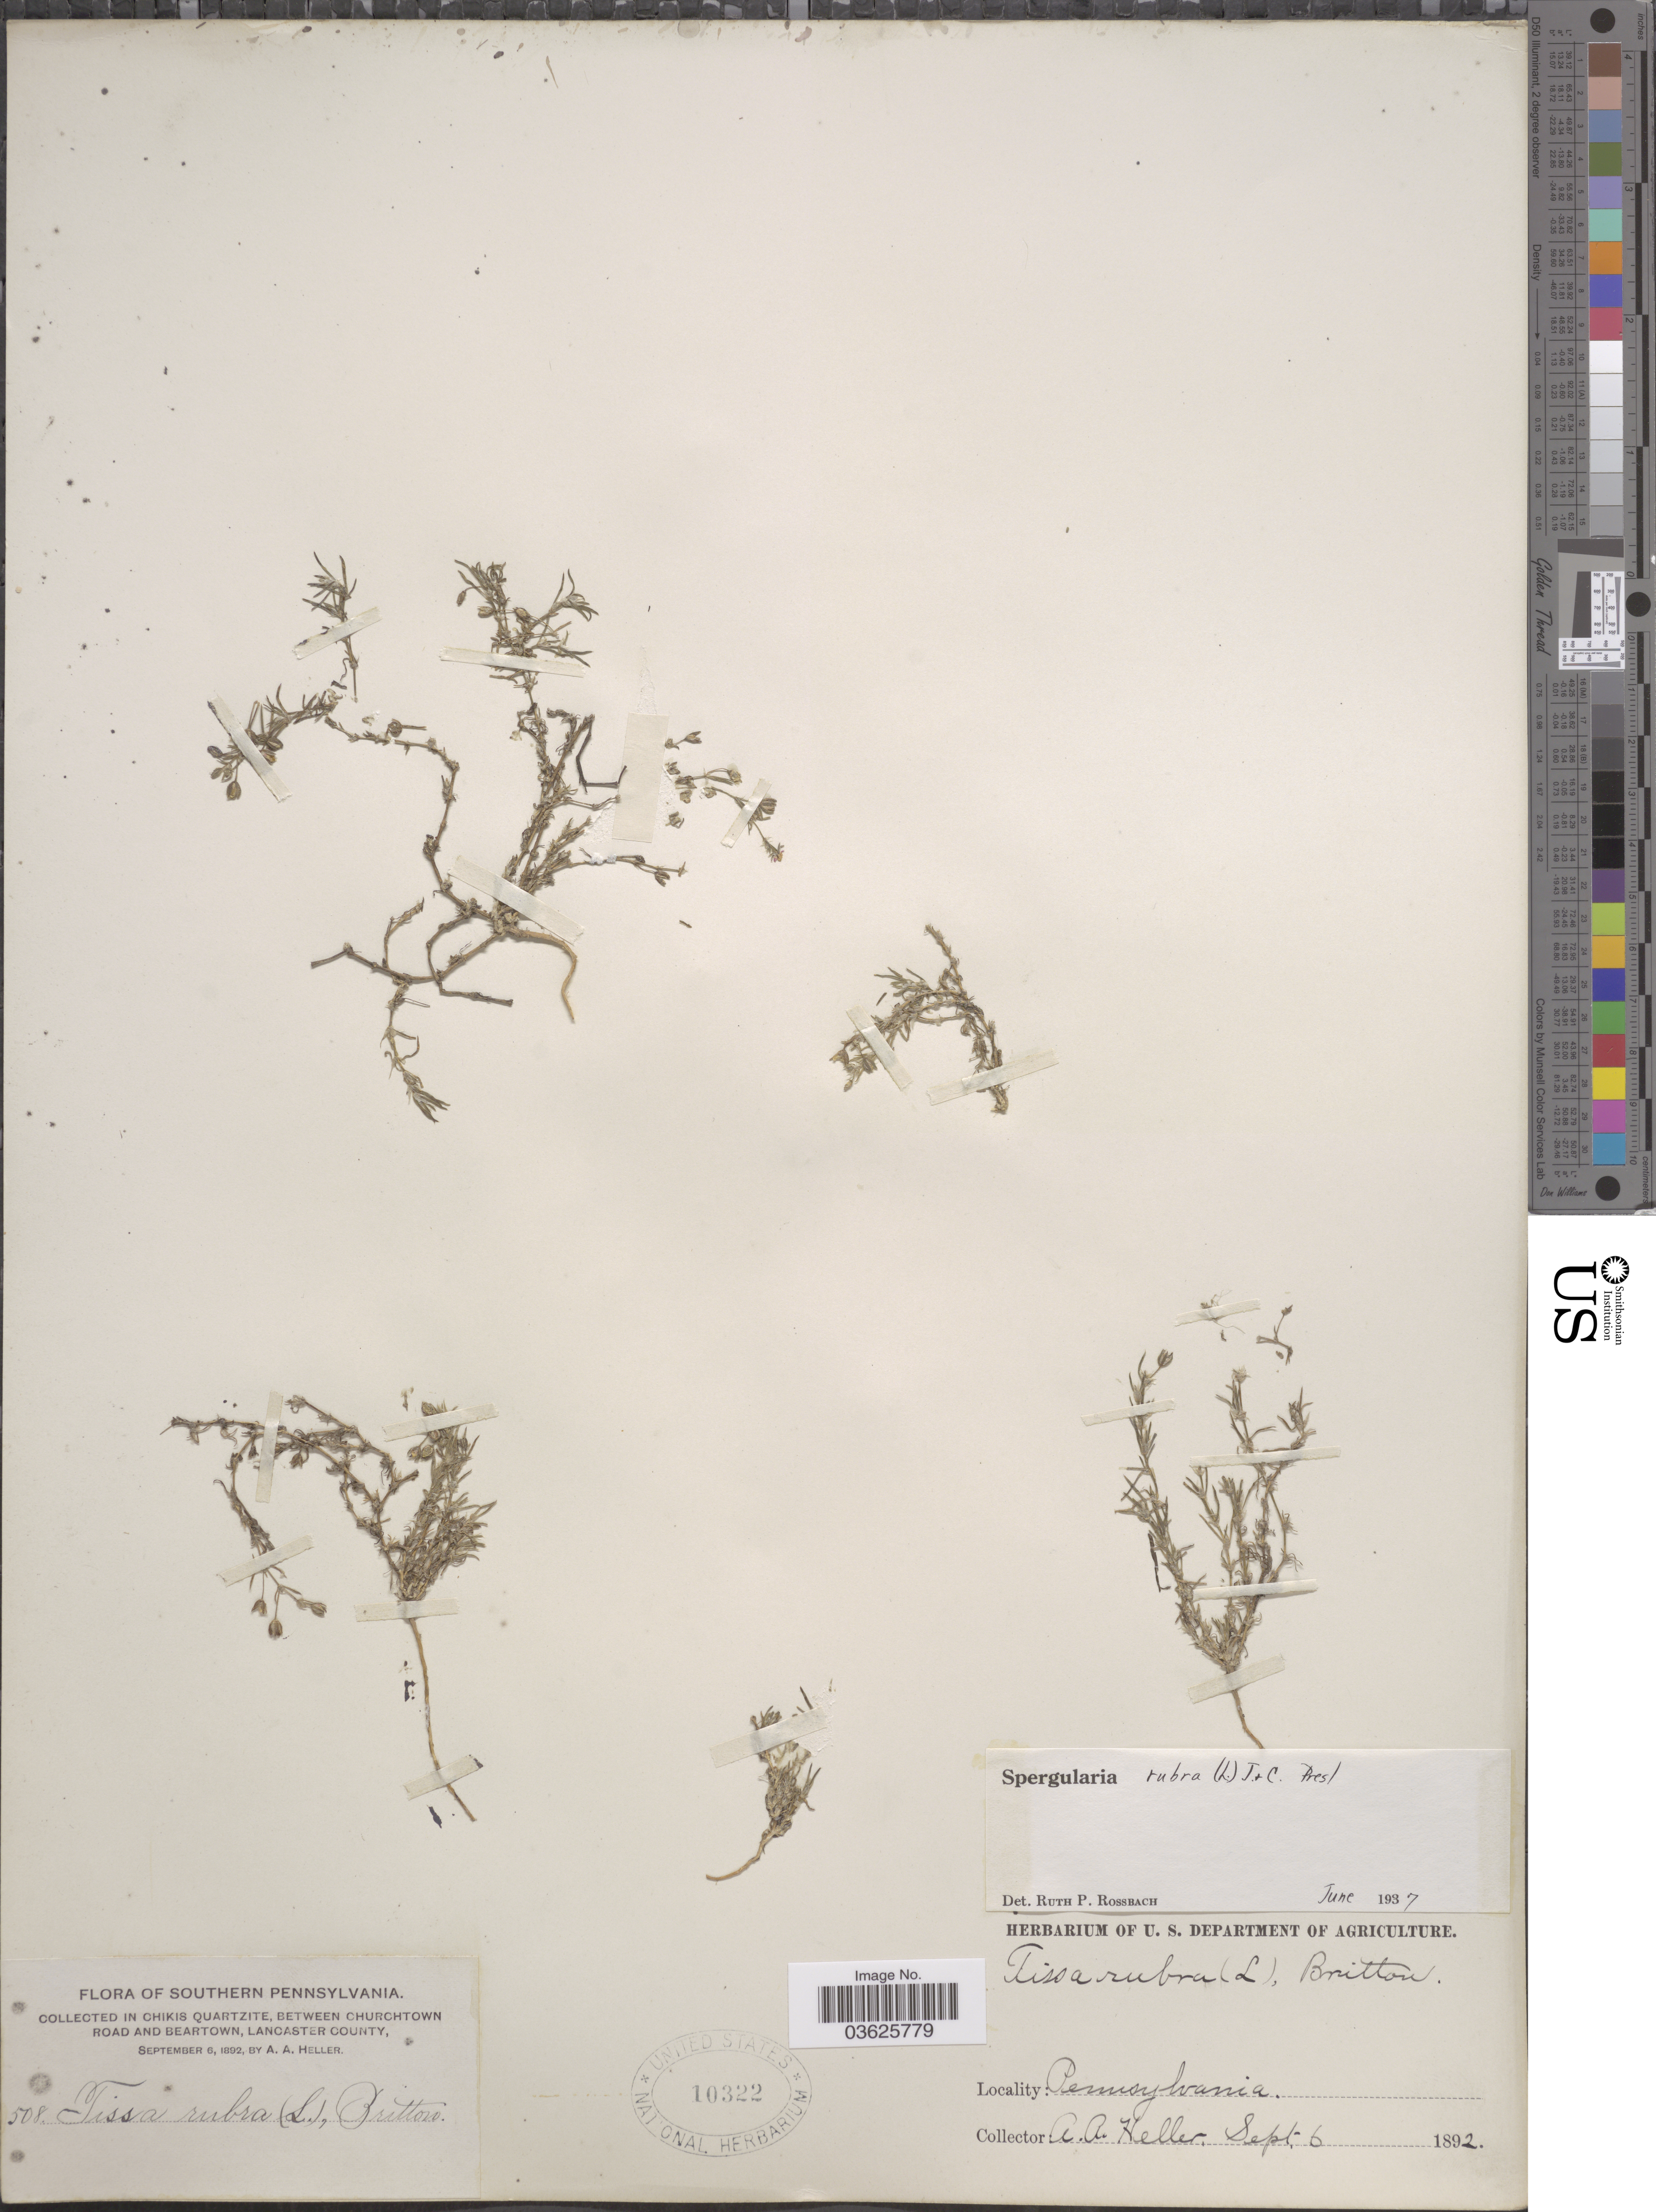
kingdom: Plantae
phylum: Tracheophyta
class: Magnoliopsida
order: Caryophyllales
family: Caryophyllaceae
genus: Spergularia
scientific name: Spergularia rubra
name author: (L.) J. Presl & C. Presl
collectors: A. A. Heller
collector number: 508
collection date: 1892-09-06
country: United States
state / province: Pennsylvania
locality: Southern Pennsylvania. In Chikis Quartzite, between Churchtown road and Beartown, Lancaster County.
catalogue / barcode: US 10322